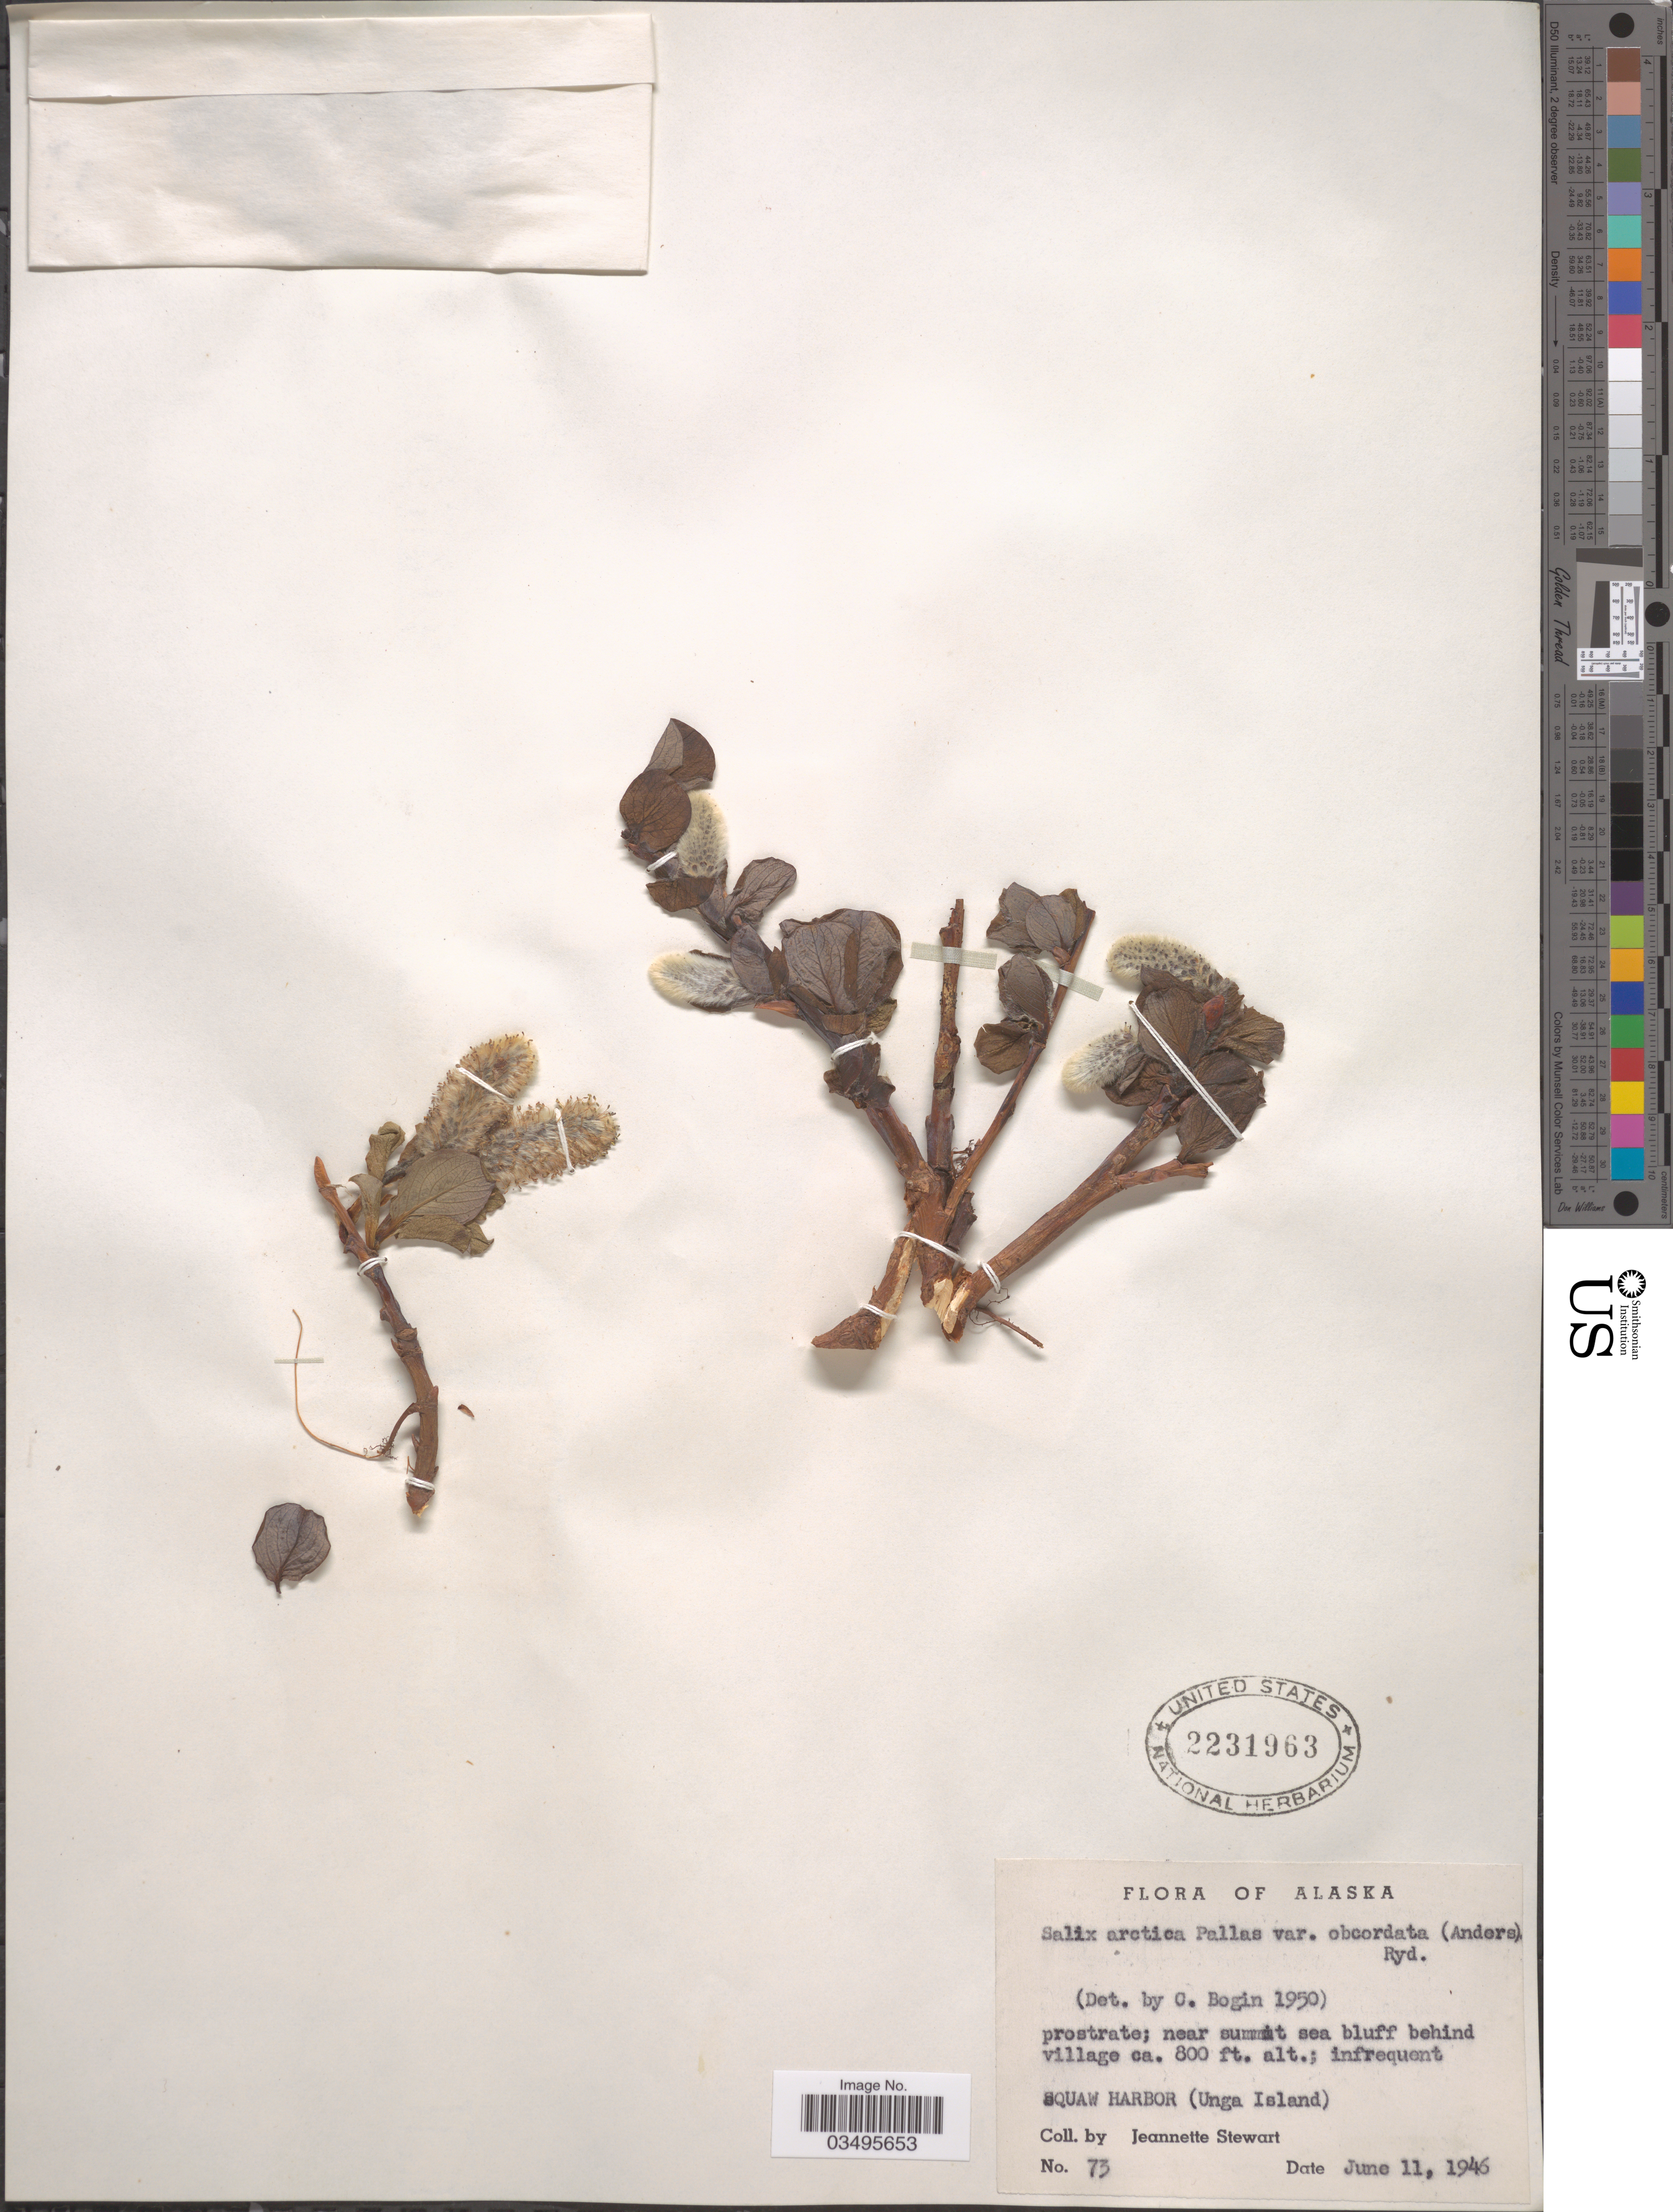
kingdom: Plantae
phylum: Tracheophyta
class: Magnoliopsida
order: Malpighiales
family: Salicaceae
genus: Salix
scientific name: Salix arctica var. obcordata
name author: (Andersson) Rydb.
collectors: J. Stewart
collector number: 73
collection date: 1946-06-11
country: United States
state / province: Alaska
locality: Near summit sea bluff behind village. Squaw Harbor (Unga Island).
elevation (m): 244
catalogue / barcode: US 2231963